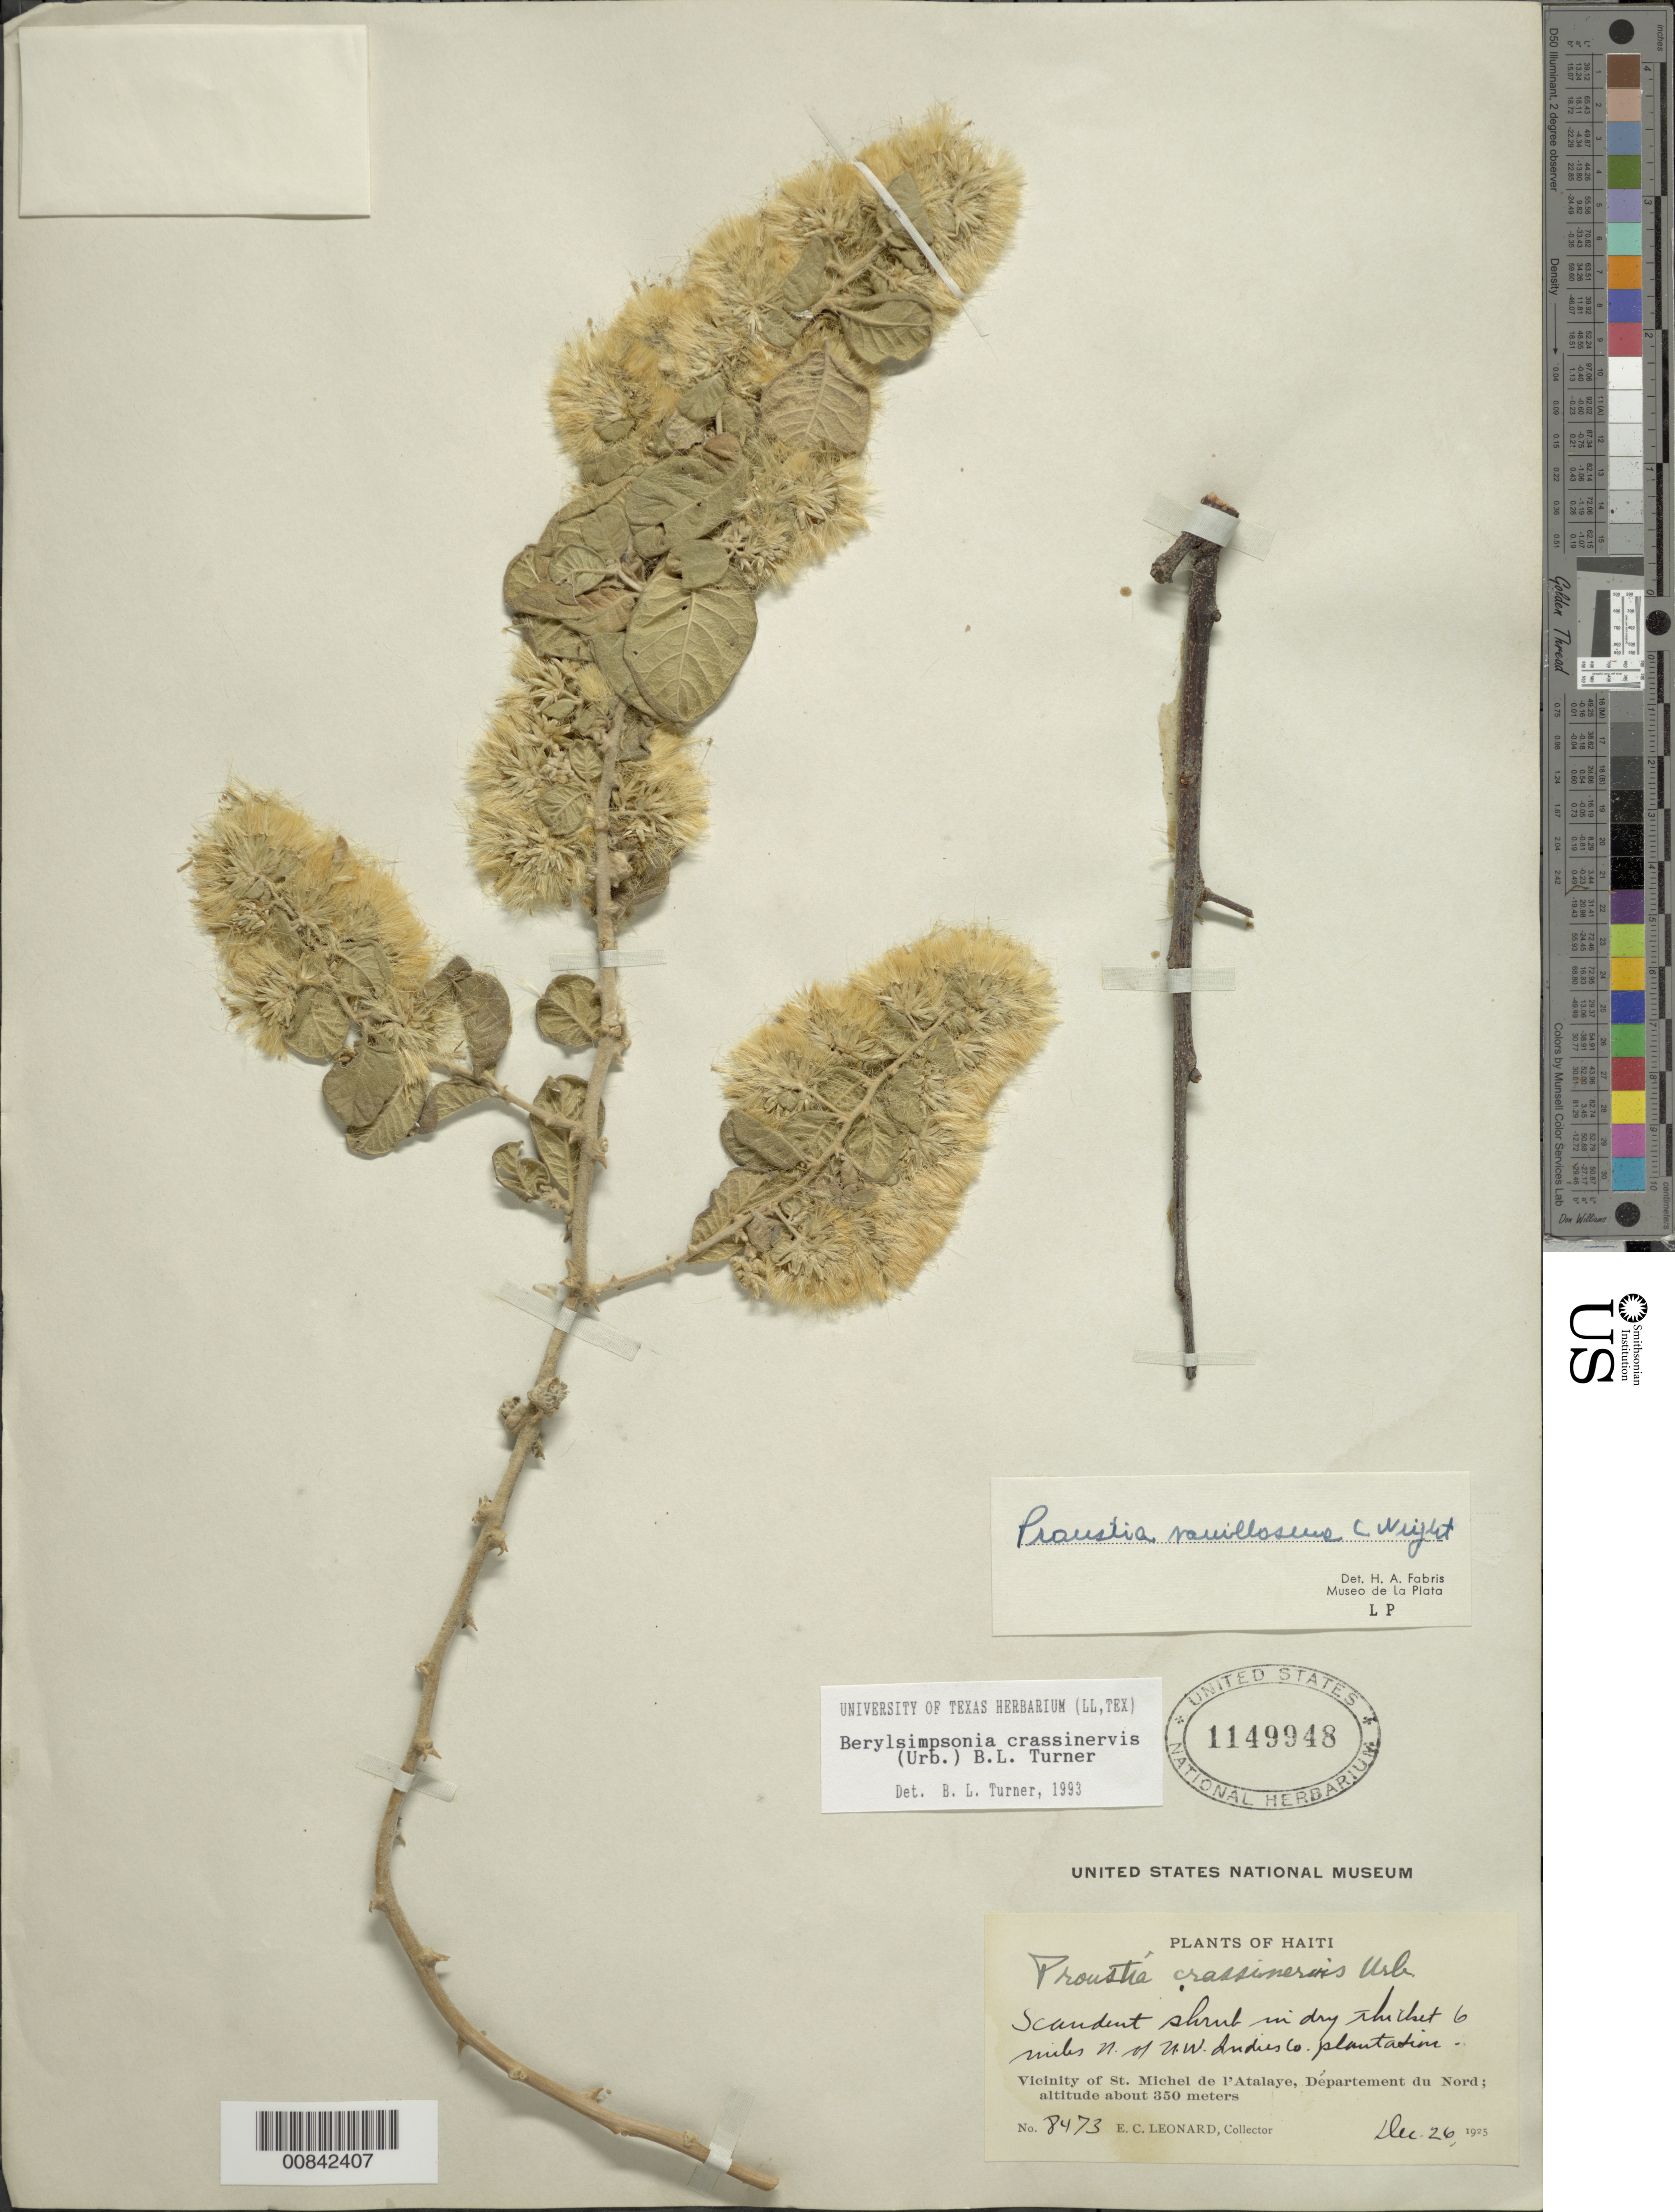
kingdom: Plantae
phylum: Tracheophyta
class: Magnoliopsida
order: Asterales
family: Asteraceae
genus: Berylsimpsonia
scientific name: Berylsimpsonia crassinervis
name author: (Urb.) B.L. Turner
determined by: Turner, B. L.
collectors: E. C. Leonard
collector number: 8473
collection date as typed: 26 Dec 1925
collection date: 1925-12-26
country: Haiti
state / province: Artibonite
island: Hispaniola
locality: Vicinity of St. Michel de l'Atalaye, 6 miles N or UW Indies Co. Plantation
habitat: Dry thicket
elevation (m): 350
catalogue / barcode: US 1149948